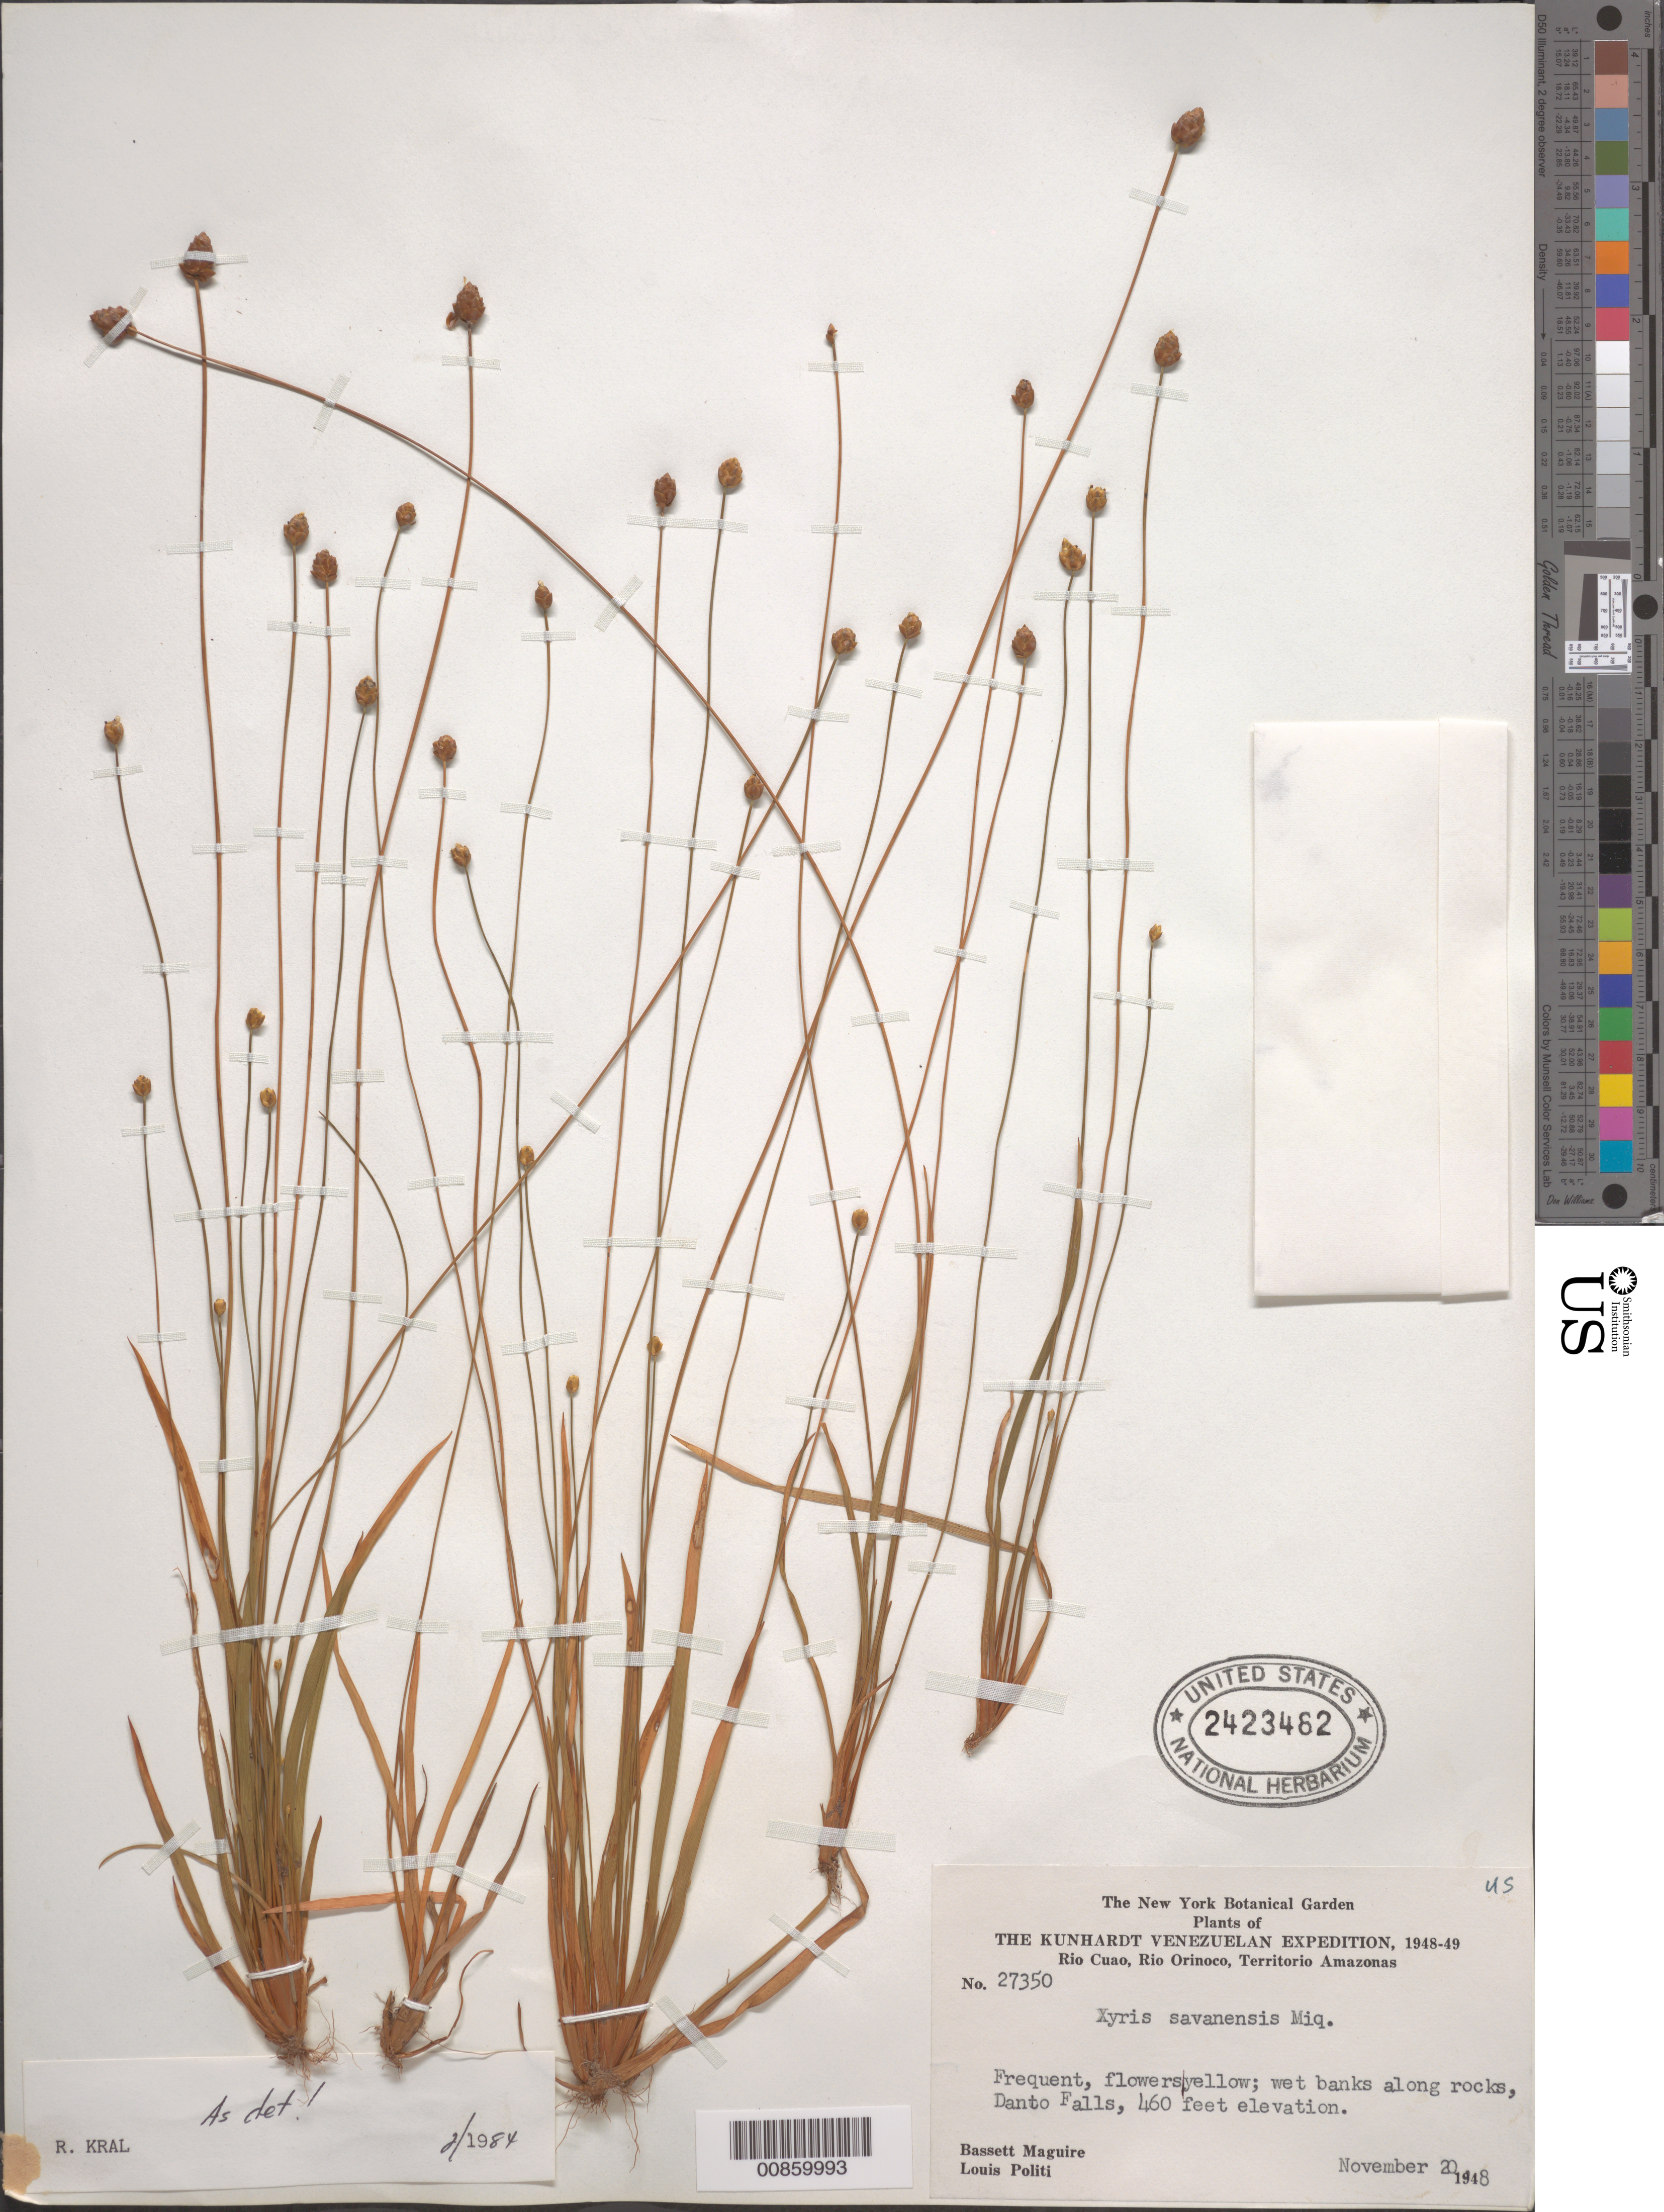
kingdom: Plantae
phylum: Tracheophyta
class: Liliopsida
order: Poales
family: Xyridaceae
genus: Xyris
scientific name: Xyris savanensis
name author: Miq.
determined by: Kral, Robert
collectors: B. Maguire & L. Politi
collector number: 27350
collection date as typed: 20-Nov-48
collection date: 1948-11-20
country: Venezuela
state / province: Amazonas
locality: Cerro Sipapo (Paráque), Río Cuao, Danta Falls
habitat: Wet banks along rocks.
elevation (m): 140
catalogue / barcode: US 2423462